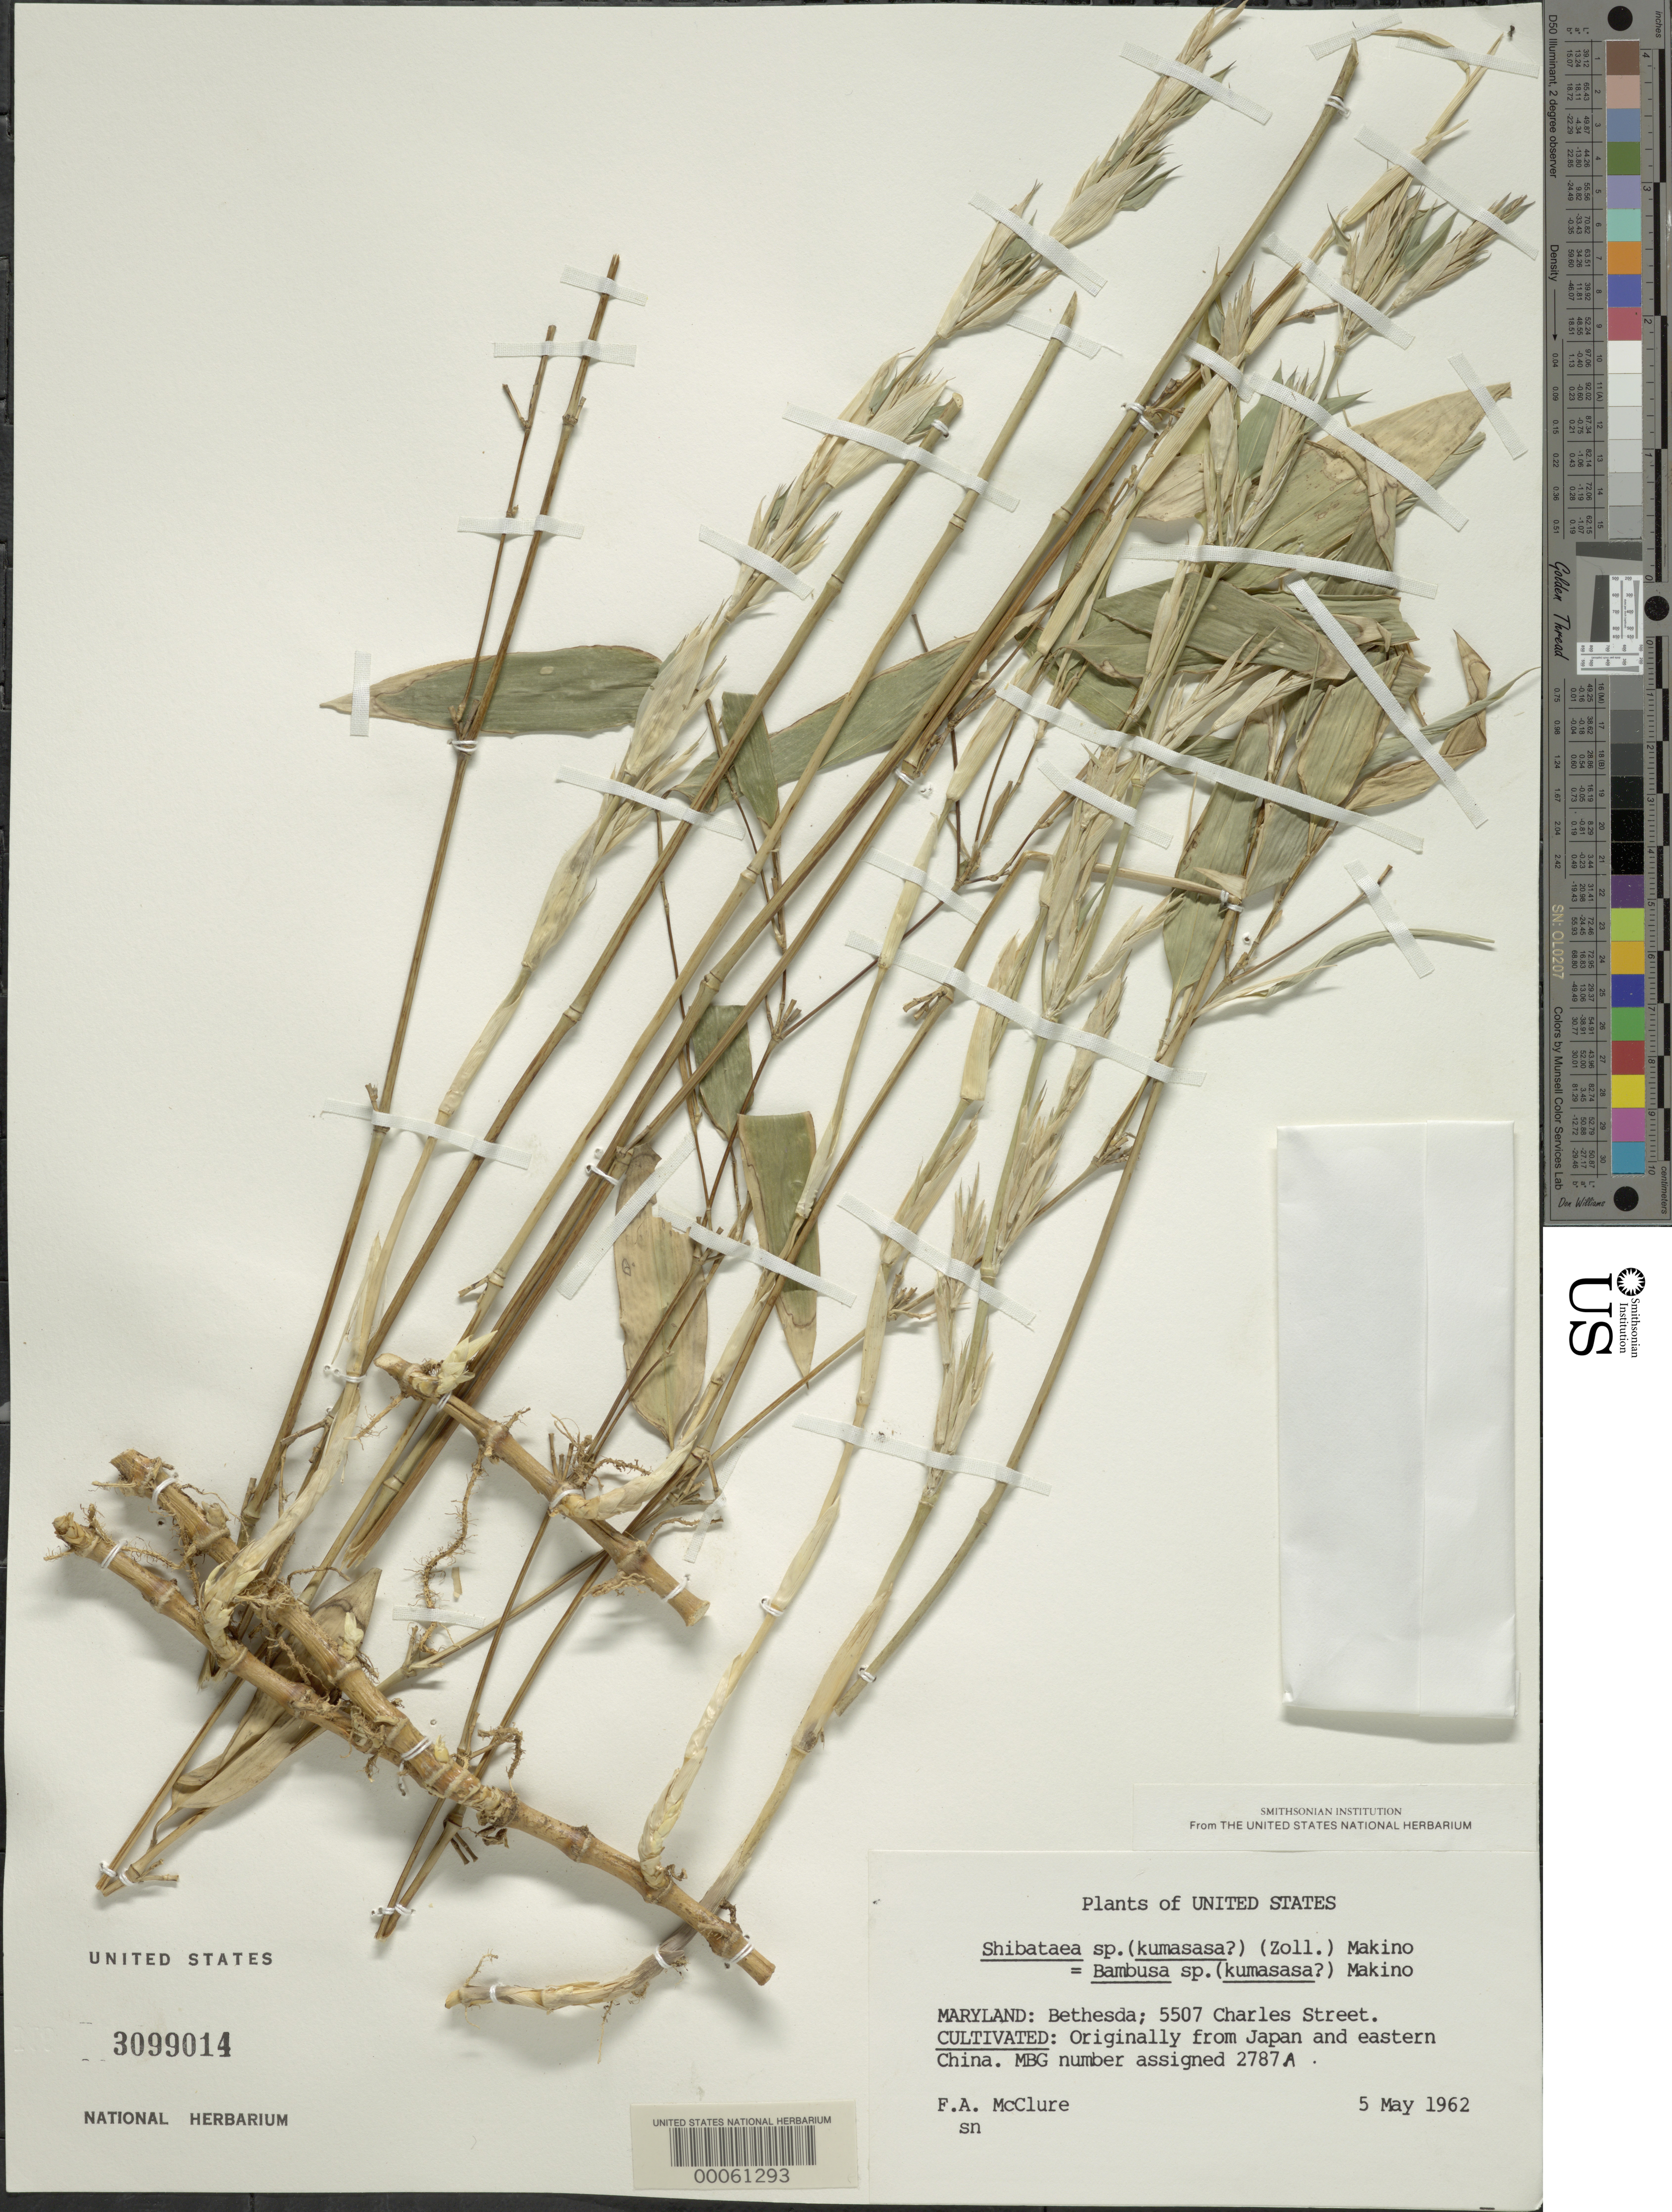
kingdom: Plantae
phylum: Tracheophyta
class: Liliopsida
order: Poales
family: Poaceae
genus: Shibataea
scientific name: Shibataea kumasasa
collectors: F. A. McClure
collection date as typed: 05 May 1962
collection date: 1962-05-05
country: United States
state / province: Maryland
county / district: Montgomery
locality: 5507 Charles Street, Bethesda (McClure's garden)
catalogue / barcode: US 3099014